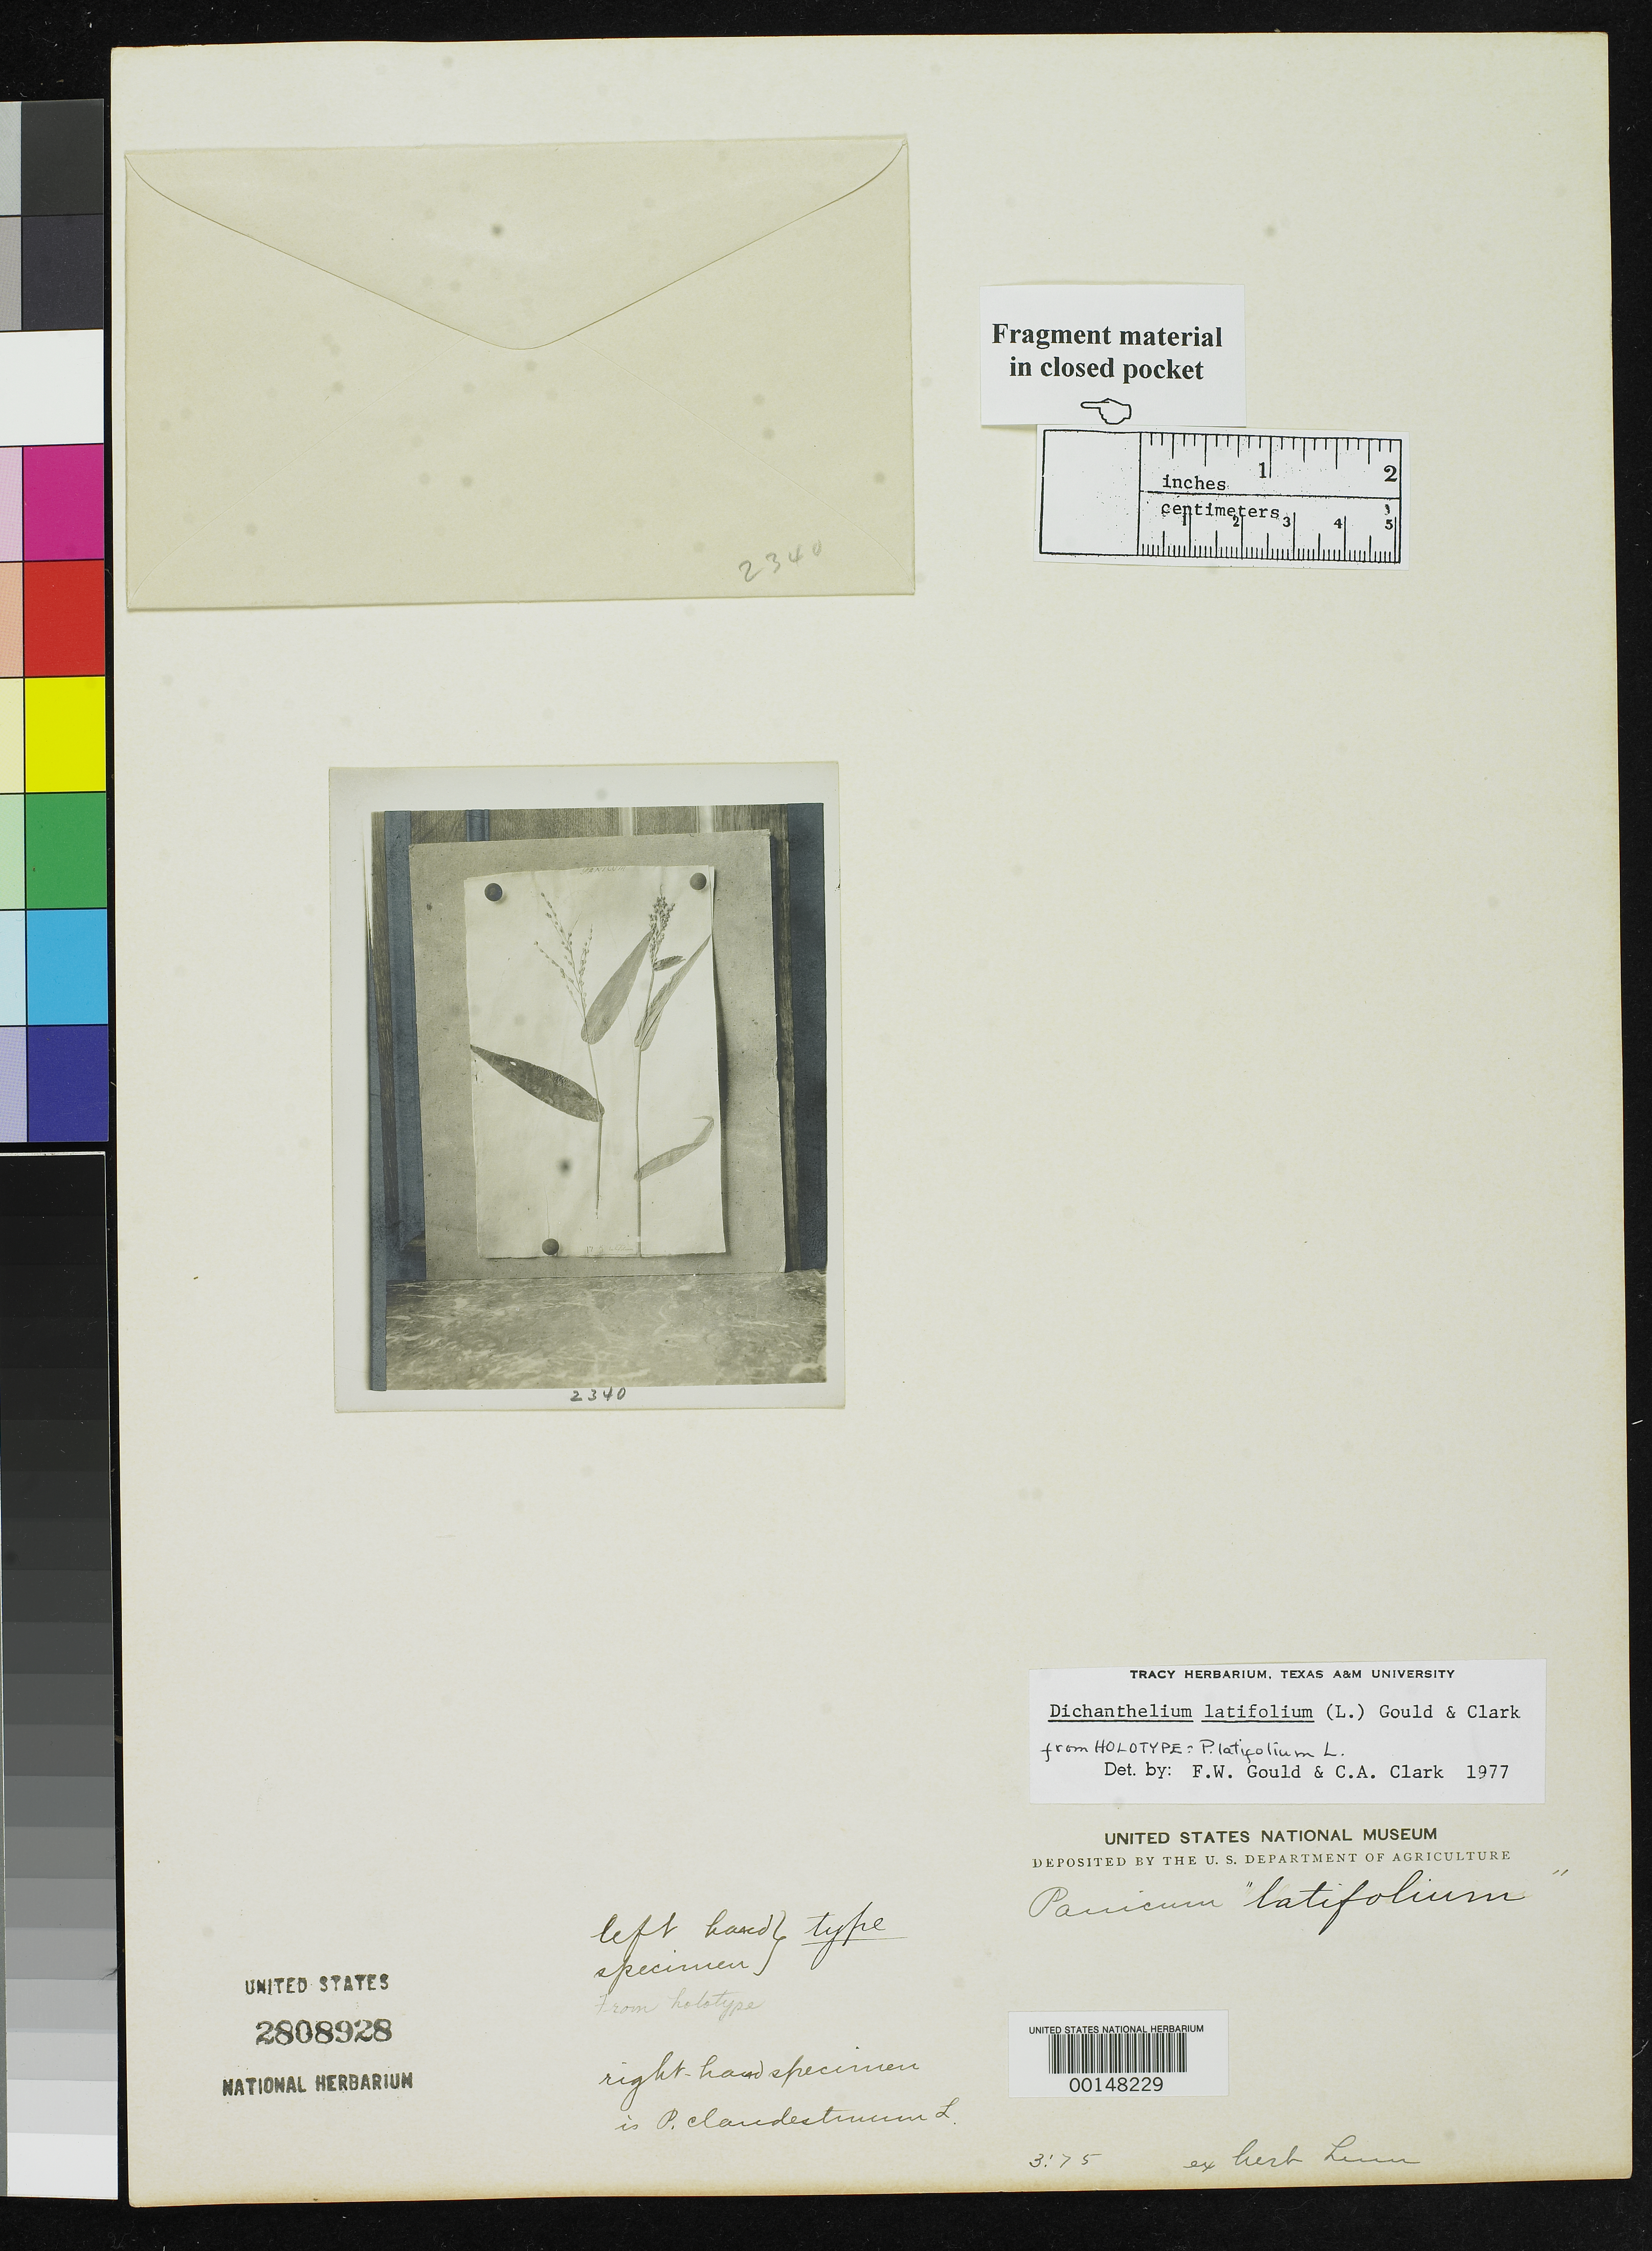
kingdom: Plantae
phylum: Tracheophyta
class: Liliopsida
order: Poales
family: Poaceae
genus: Panicum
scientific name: Panicum latifolium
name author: L.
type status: Isolectotype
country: United States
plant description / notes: Fragment of type specimen ex herb. Linn.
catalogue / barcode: US 2808928